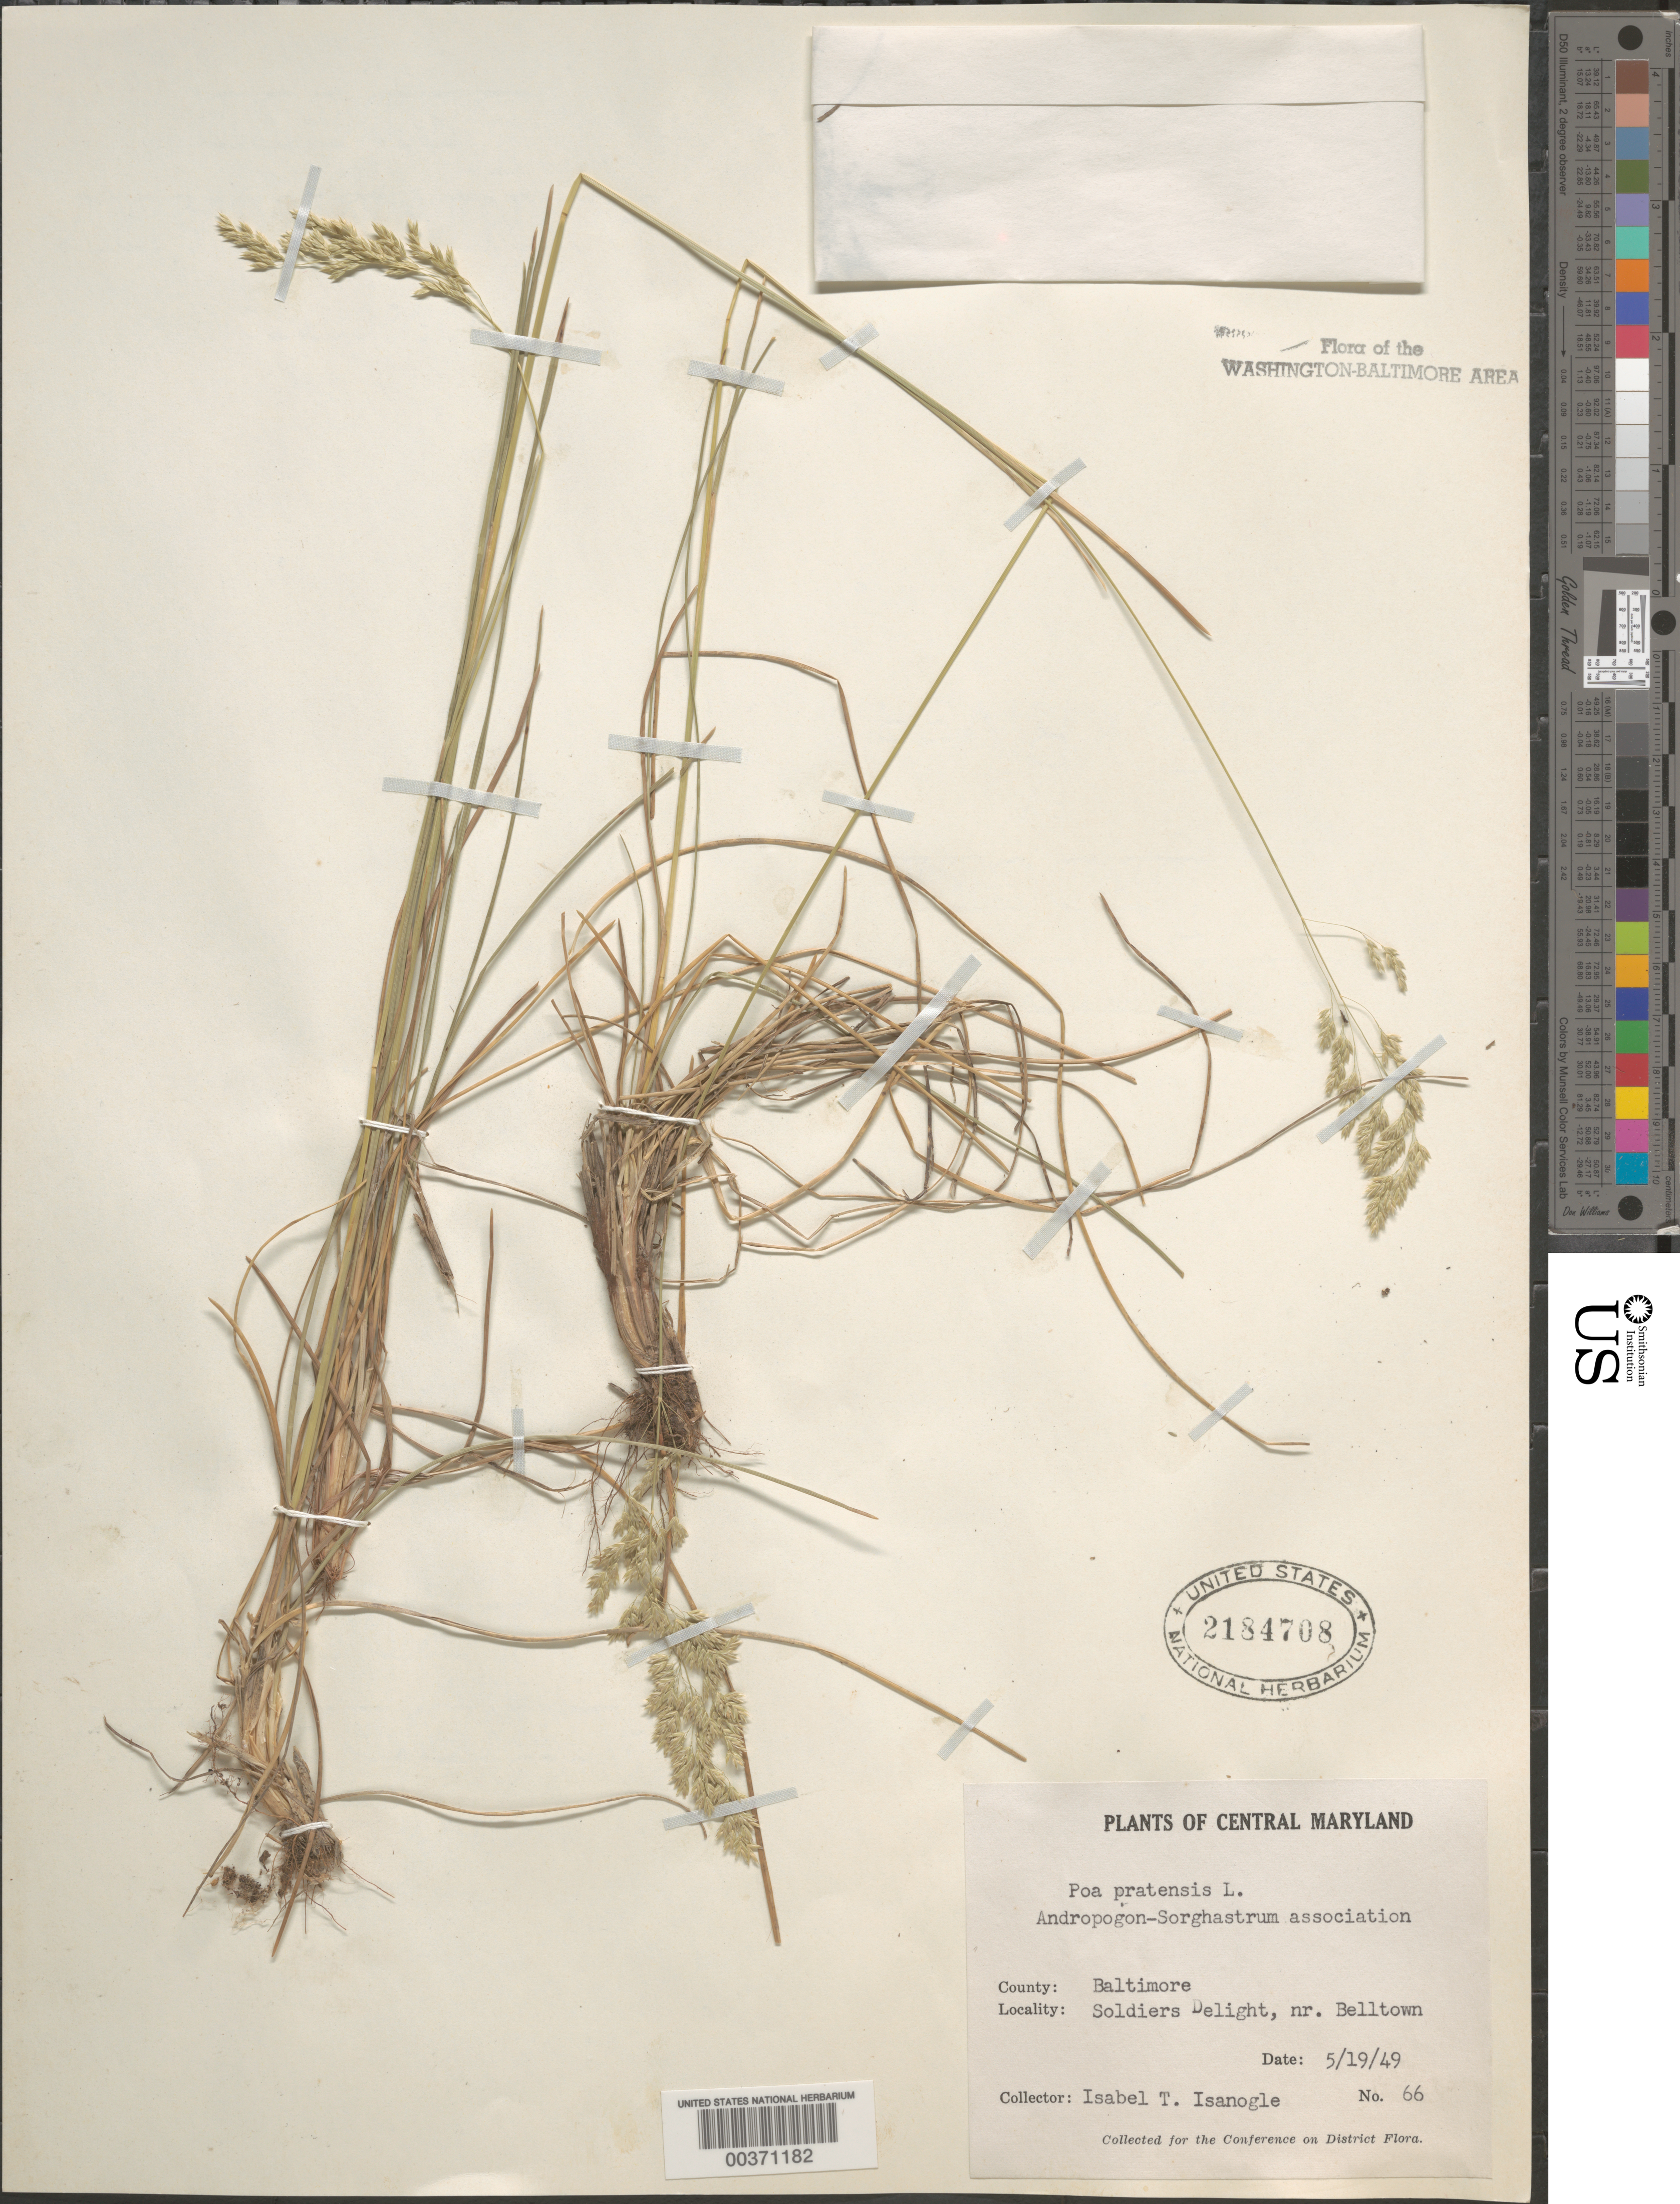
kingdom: Plantae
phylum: Tracheophyta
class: Liliopsida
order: Poales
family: Poaceae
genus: Poa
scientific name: Poa pratensis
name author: L.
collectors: I. Isanogle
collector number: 66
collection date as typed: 19 May 1949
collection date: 1949-05-19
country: United States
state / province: Maryland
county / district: Baltimore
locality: Soldiers Delight, near Belltown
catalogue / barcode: US 2184708